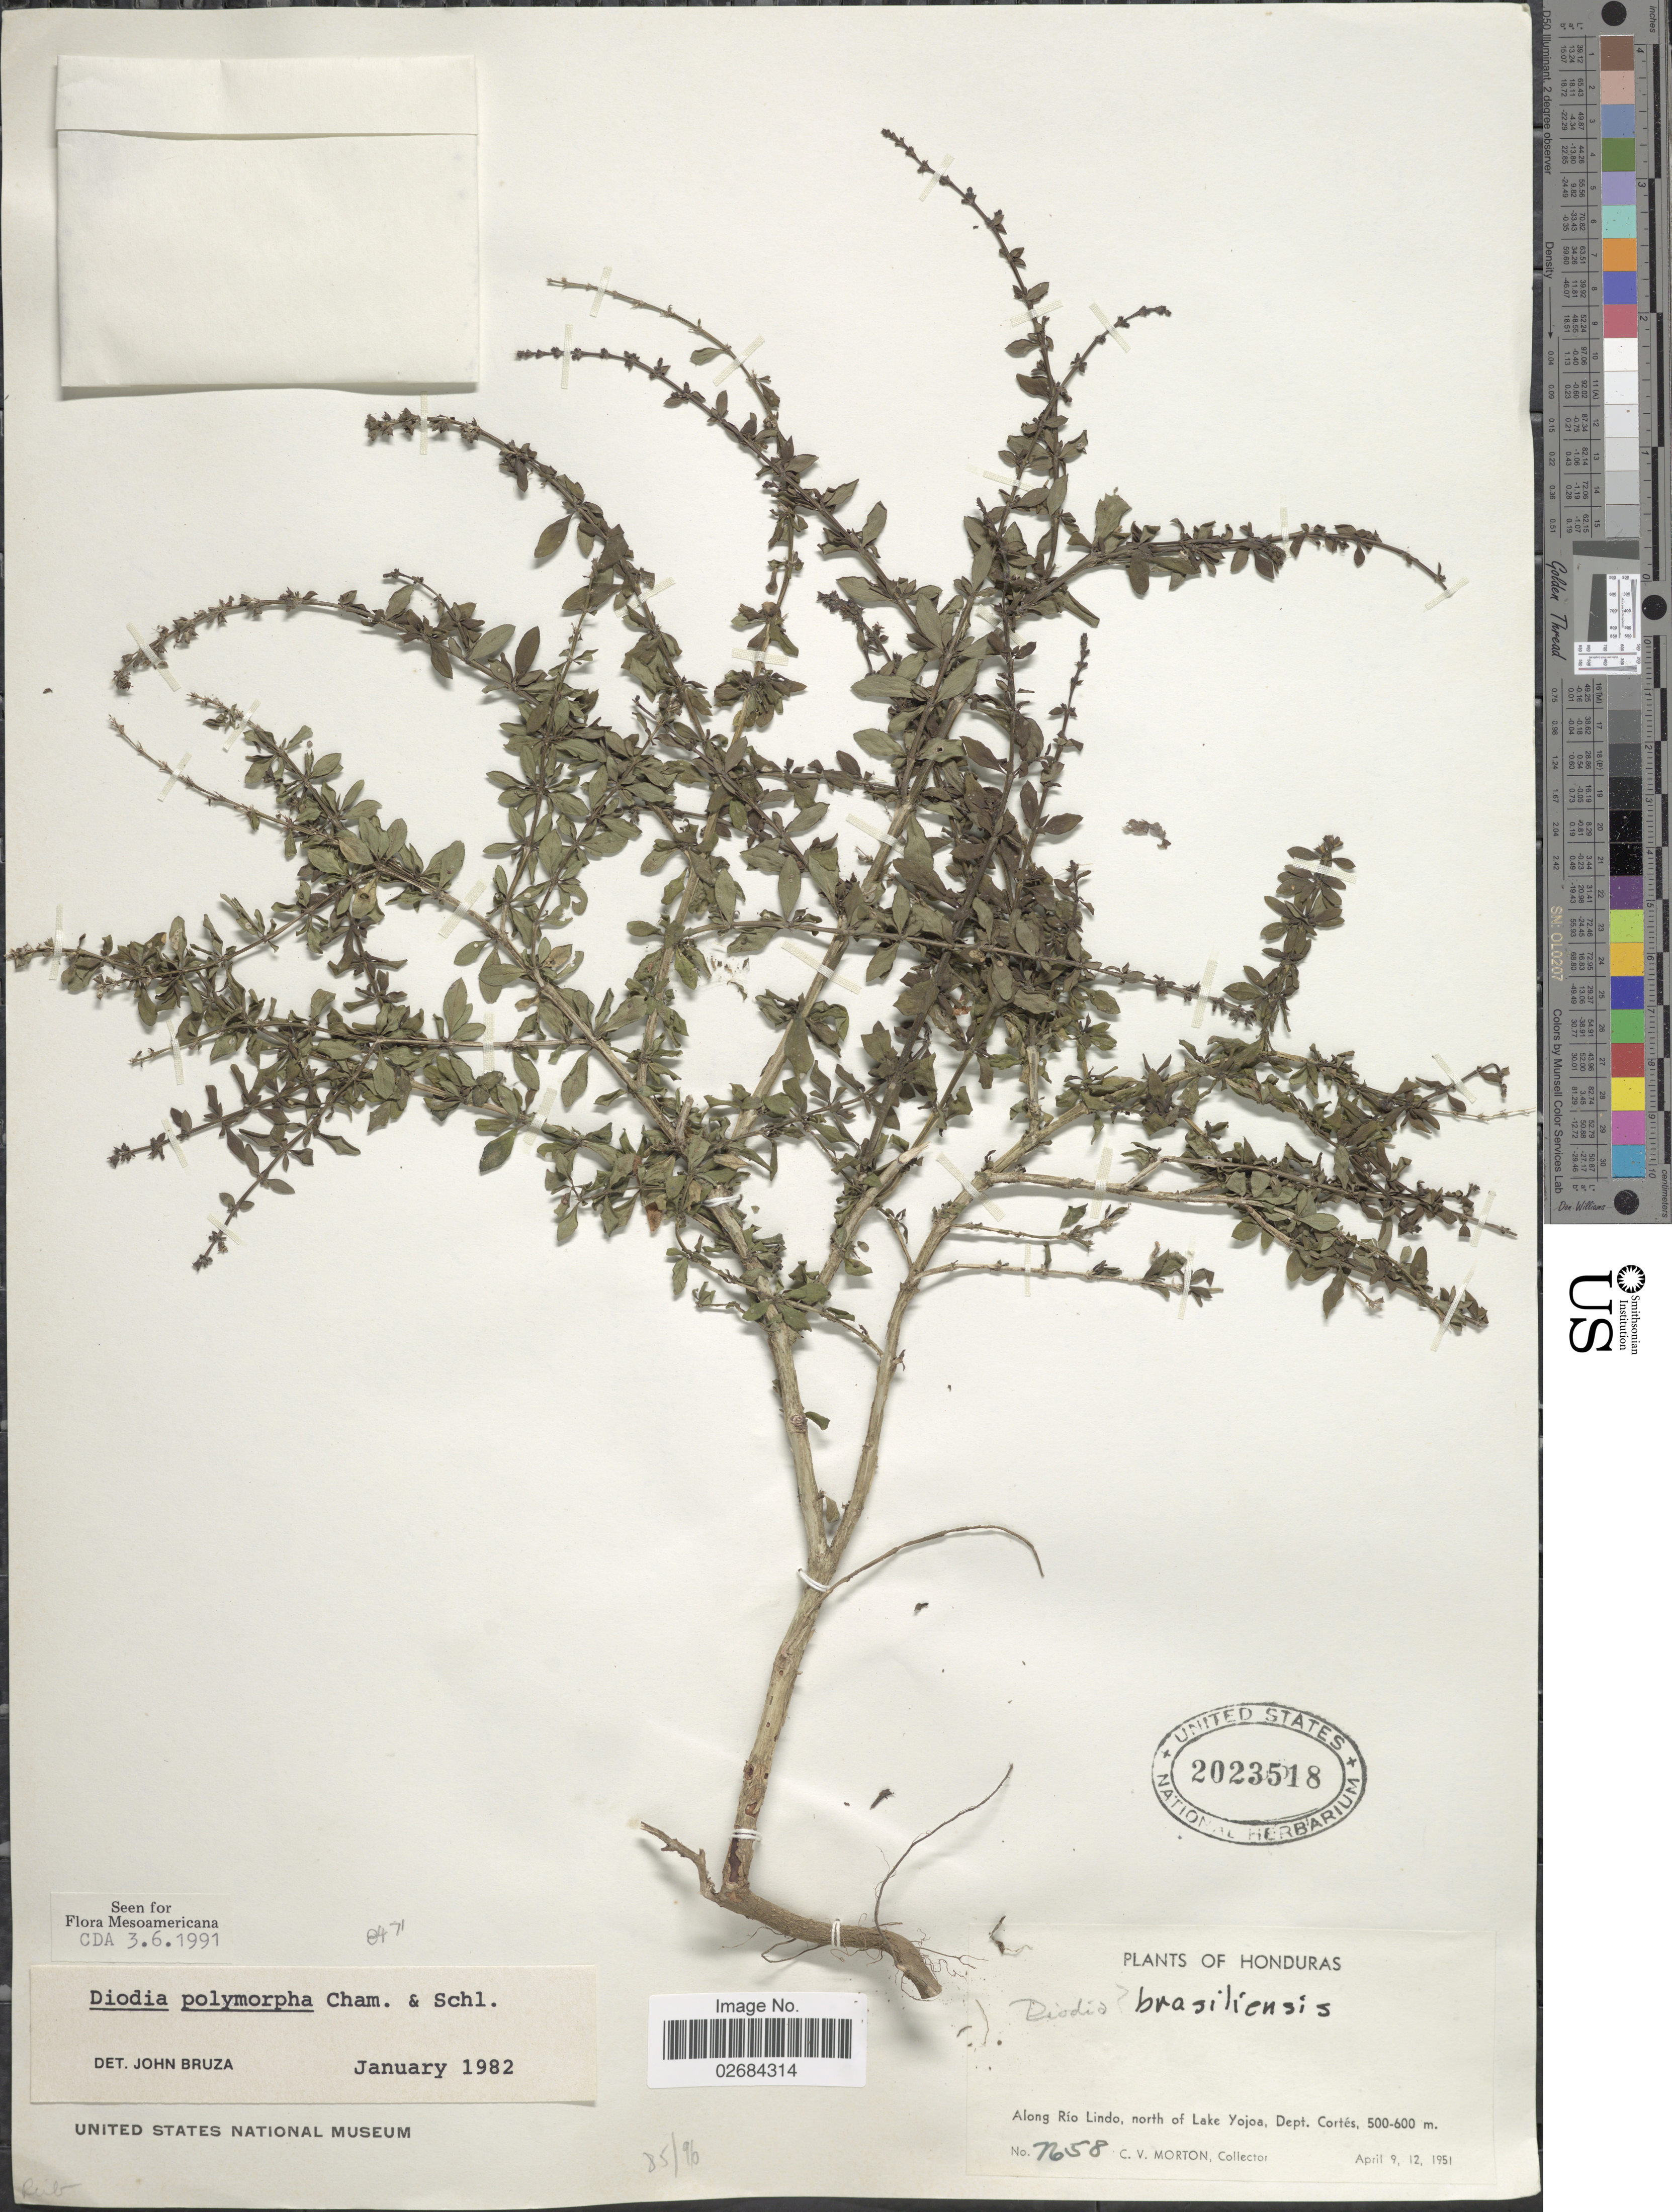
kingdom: Plantae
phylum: Tracheophyta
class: Magnoliopsida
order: Gentianales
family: Rubiaceae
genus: Diodia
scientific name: Diodia brasiliensis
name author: Spreng.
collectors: C. V. Morton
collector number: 7658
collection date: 1951-04-09/1951-04-12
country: Honduras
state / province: Cortés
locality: Along Río Lindo, north of Lake Yojoa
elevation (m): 500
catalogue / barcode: US 2023518